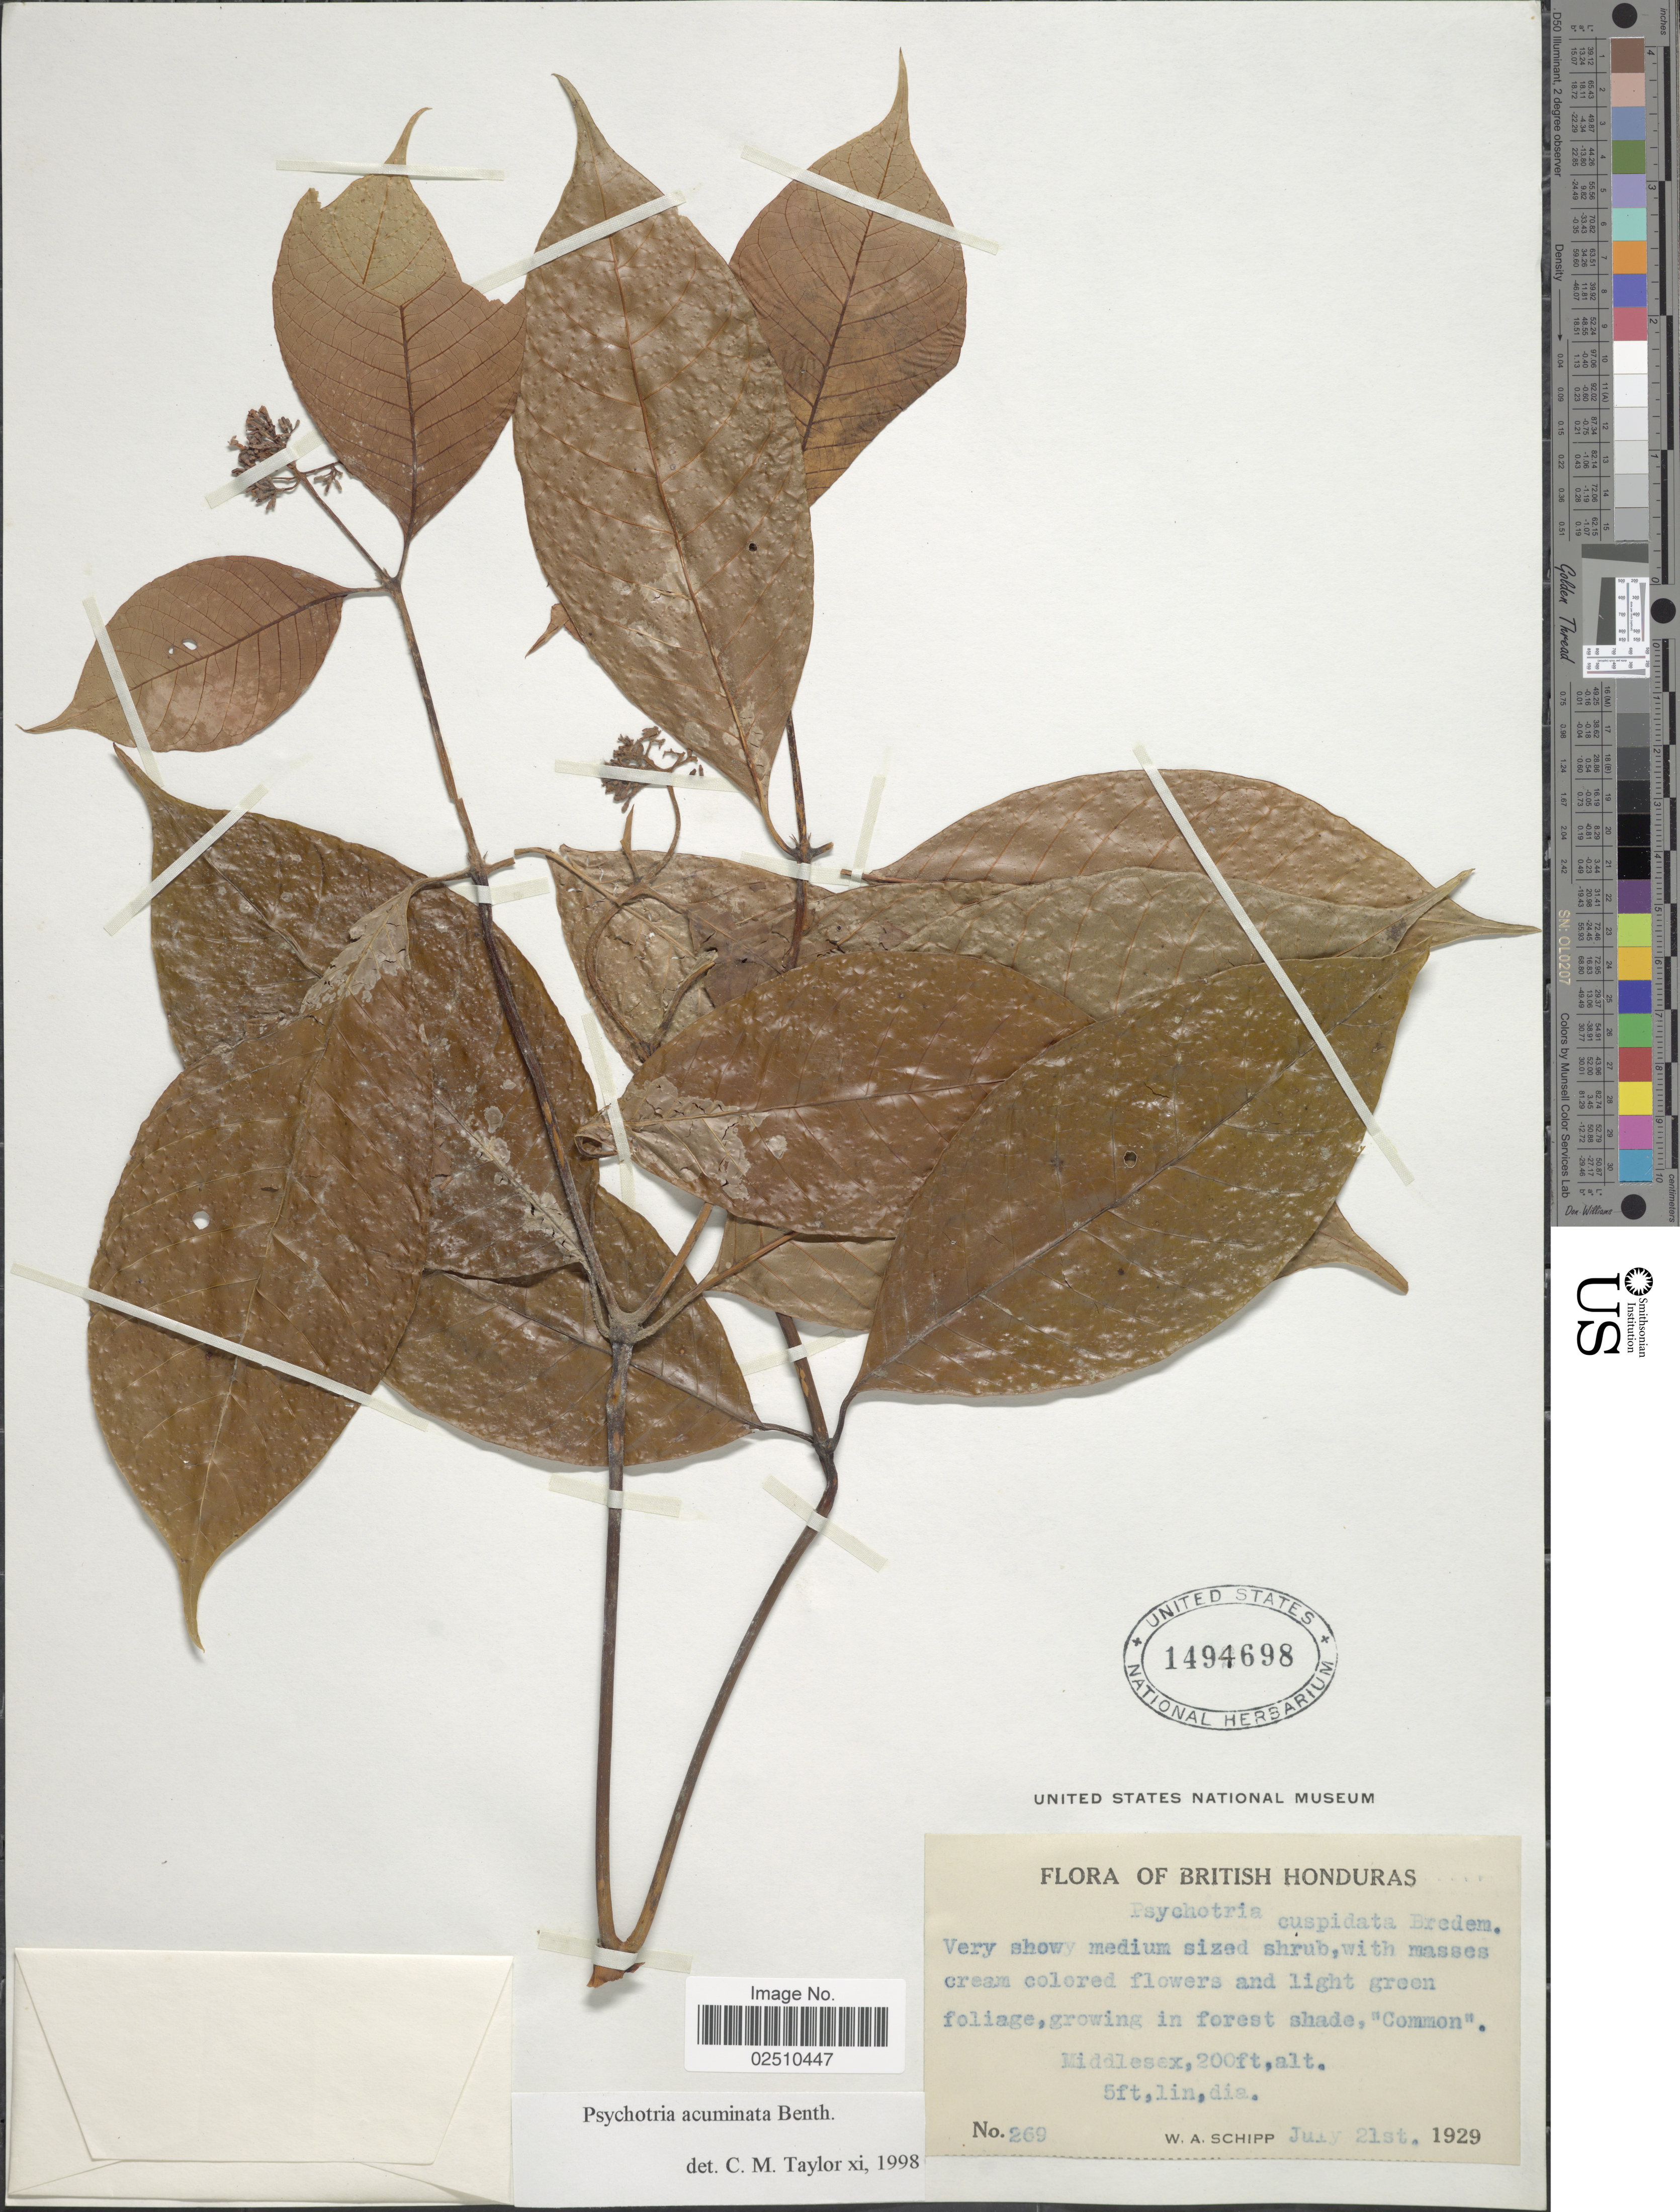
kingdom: Plantae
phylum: Tracheophyta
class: Magnoliopsida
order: Gentianales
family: Rubiaceae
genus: Psychotria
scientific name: Psychotria acuminata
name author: Benth.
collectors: W. Schipp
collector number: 269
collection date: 1929-07-21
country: Belize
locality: British Honduras, Middlesex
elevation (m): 61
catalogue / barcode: US 1494698